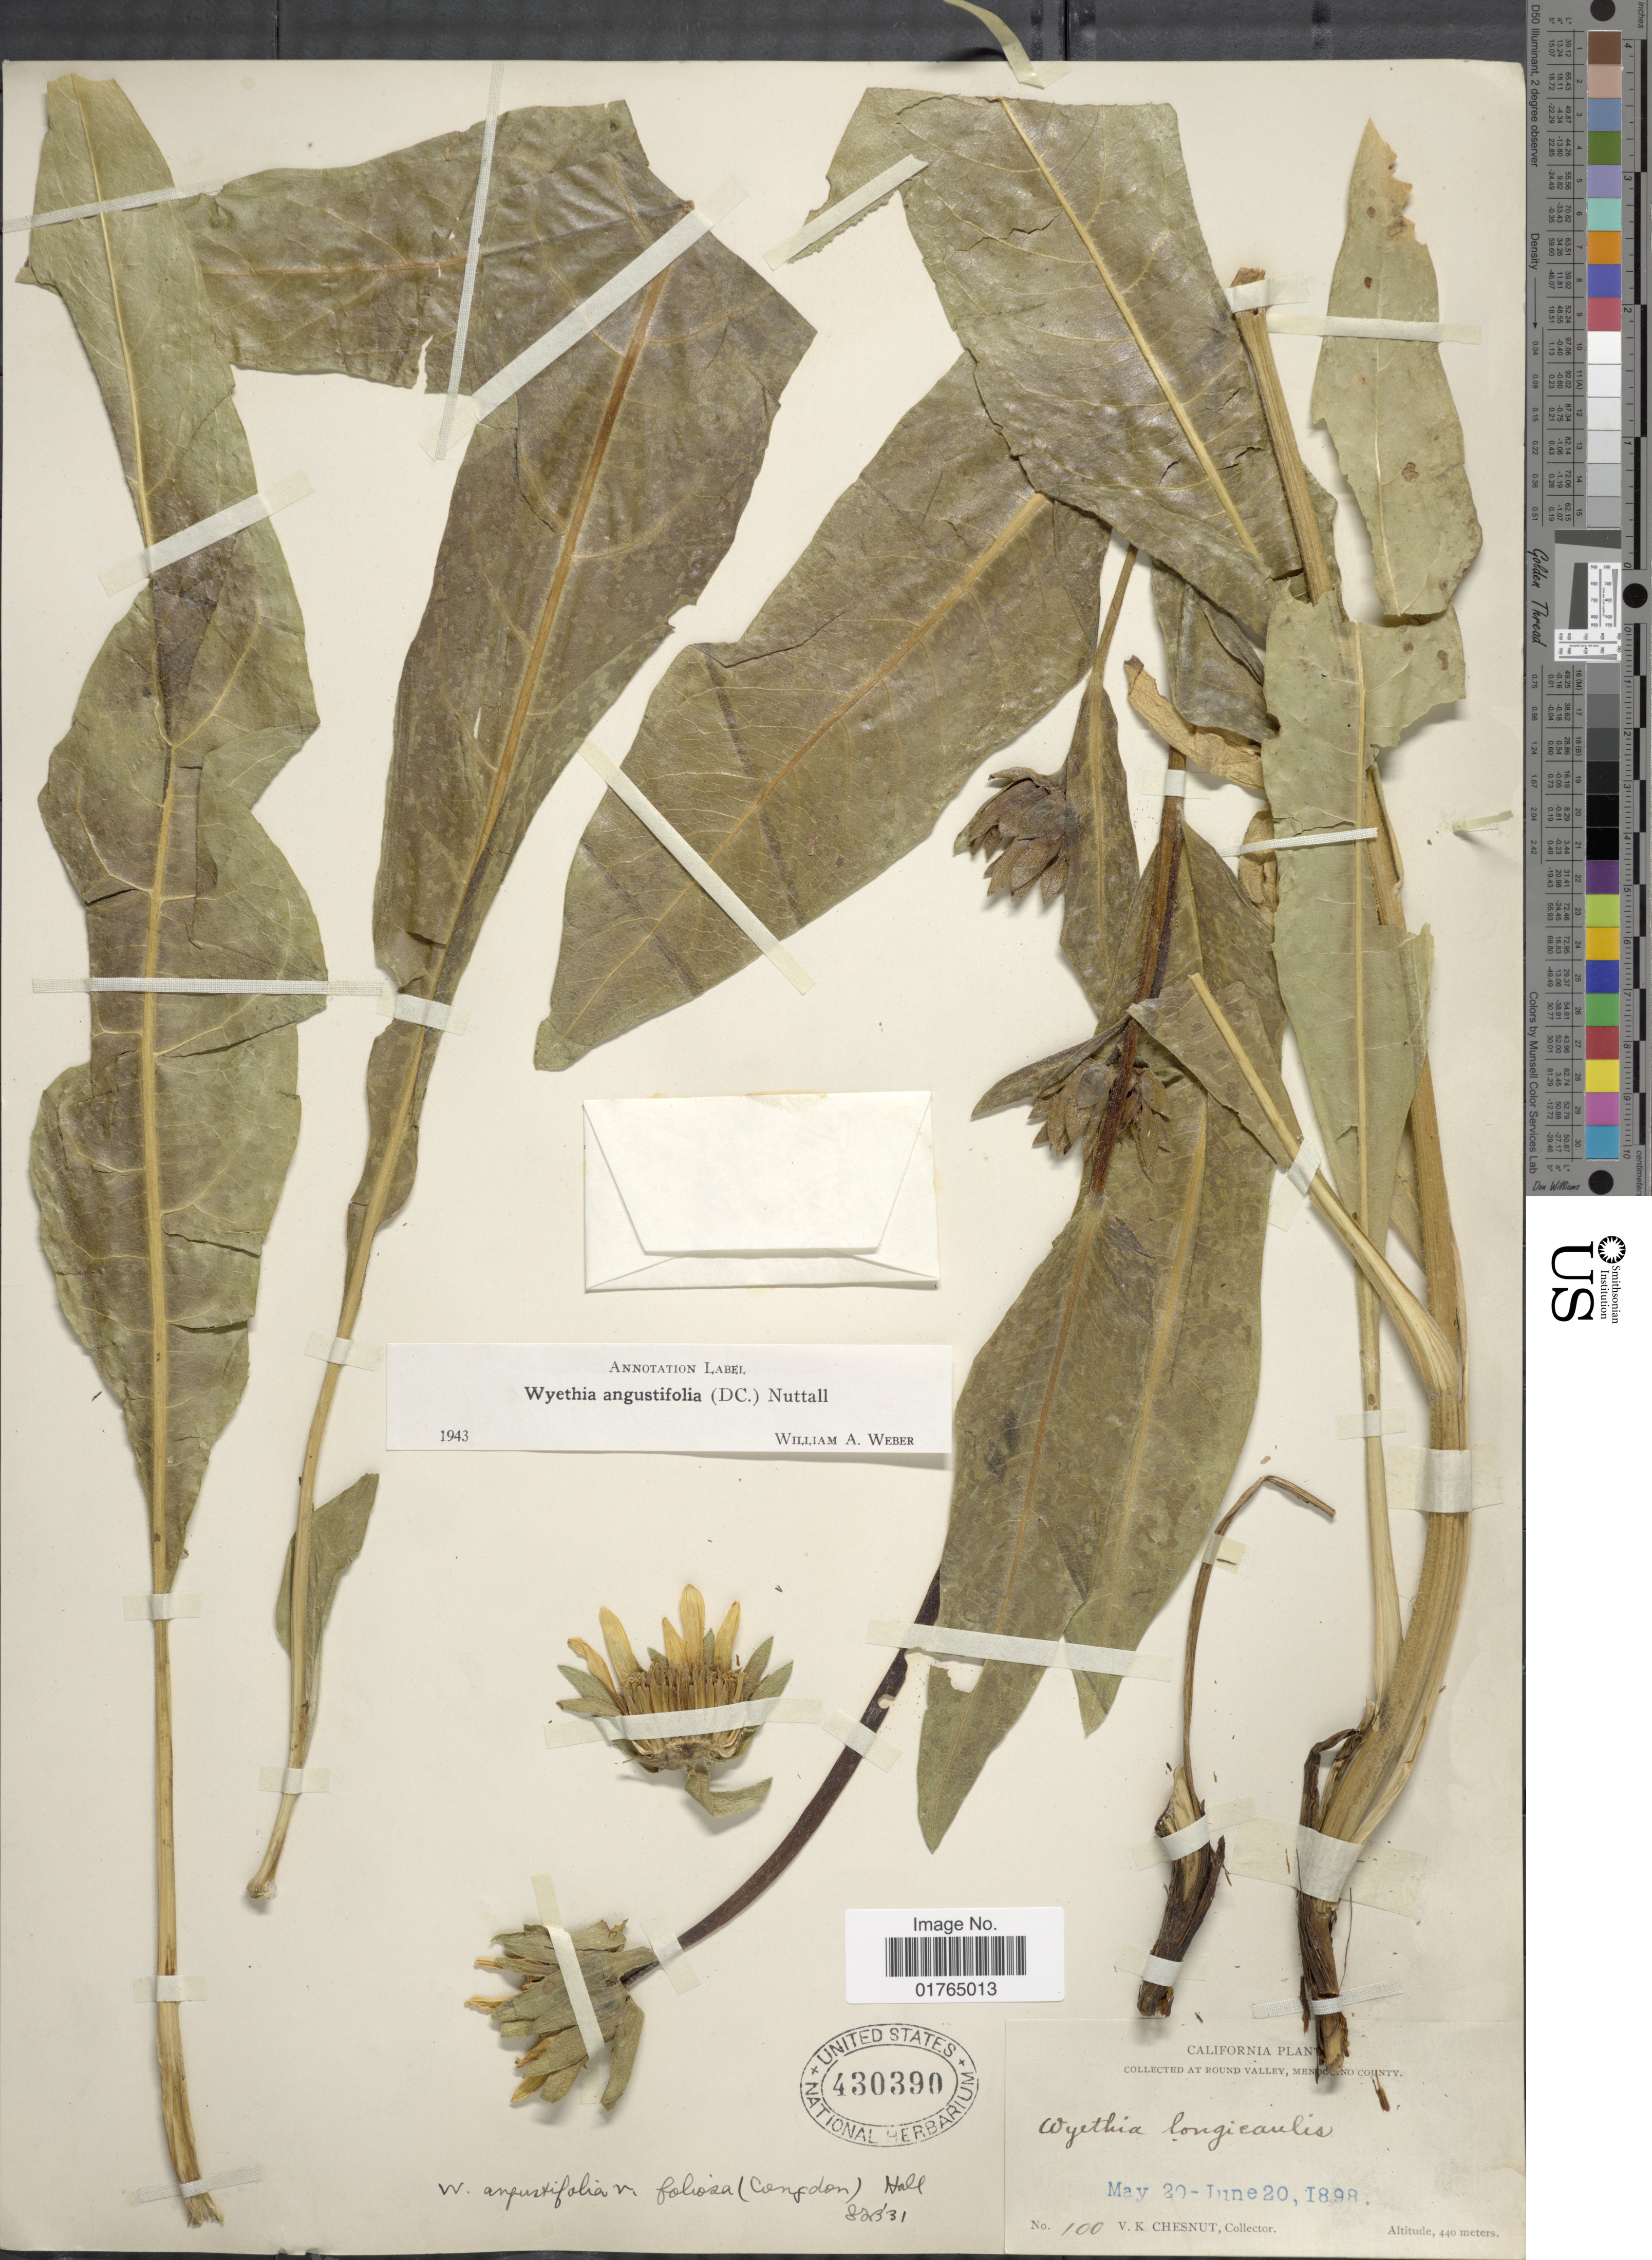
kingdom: Plantae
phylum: Tracheophyta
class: Magnoliopsida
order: Asterales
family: Asteraceae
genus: Wyethia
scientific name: Wyethia angustifolia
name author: (DC.) Nutt.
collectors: V. Chesnut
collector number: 100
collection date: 1898-05-20/1898-06-20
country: United States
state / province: California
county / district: Mendocino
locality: Round Valley, Mendocino County.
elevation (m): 440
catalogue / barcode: US 430390